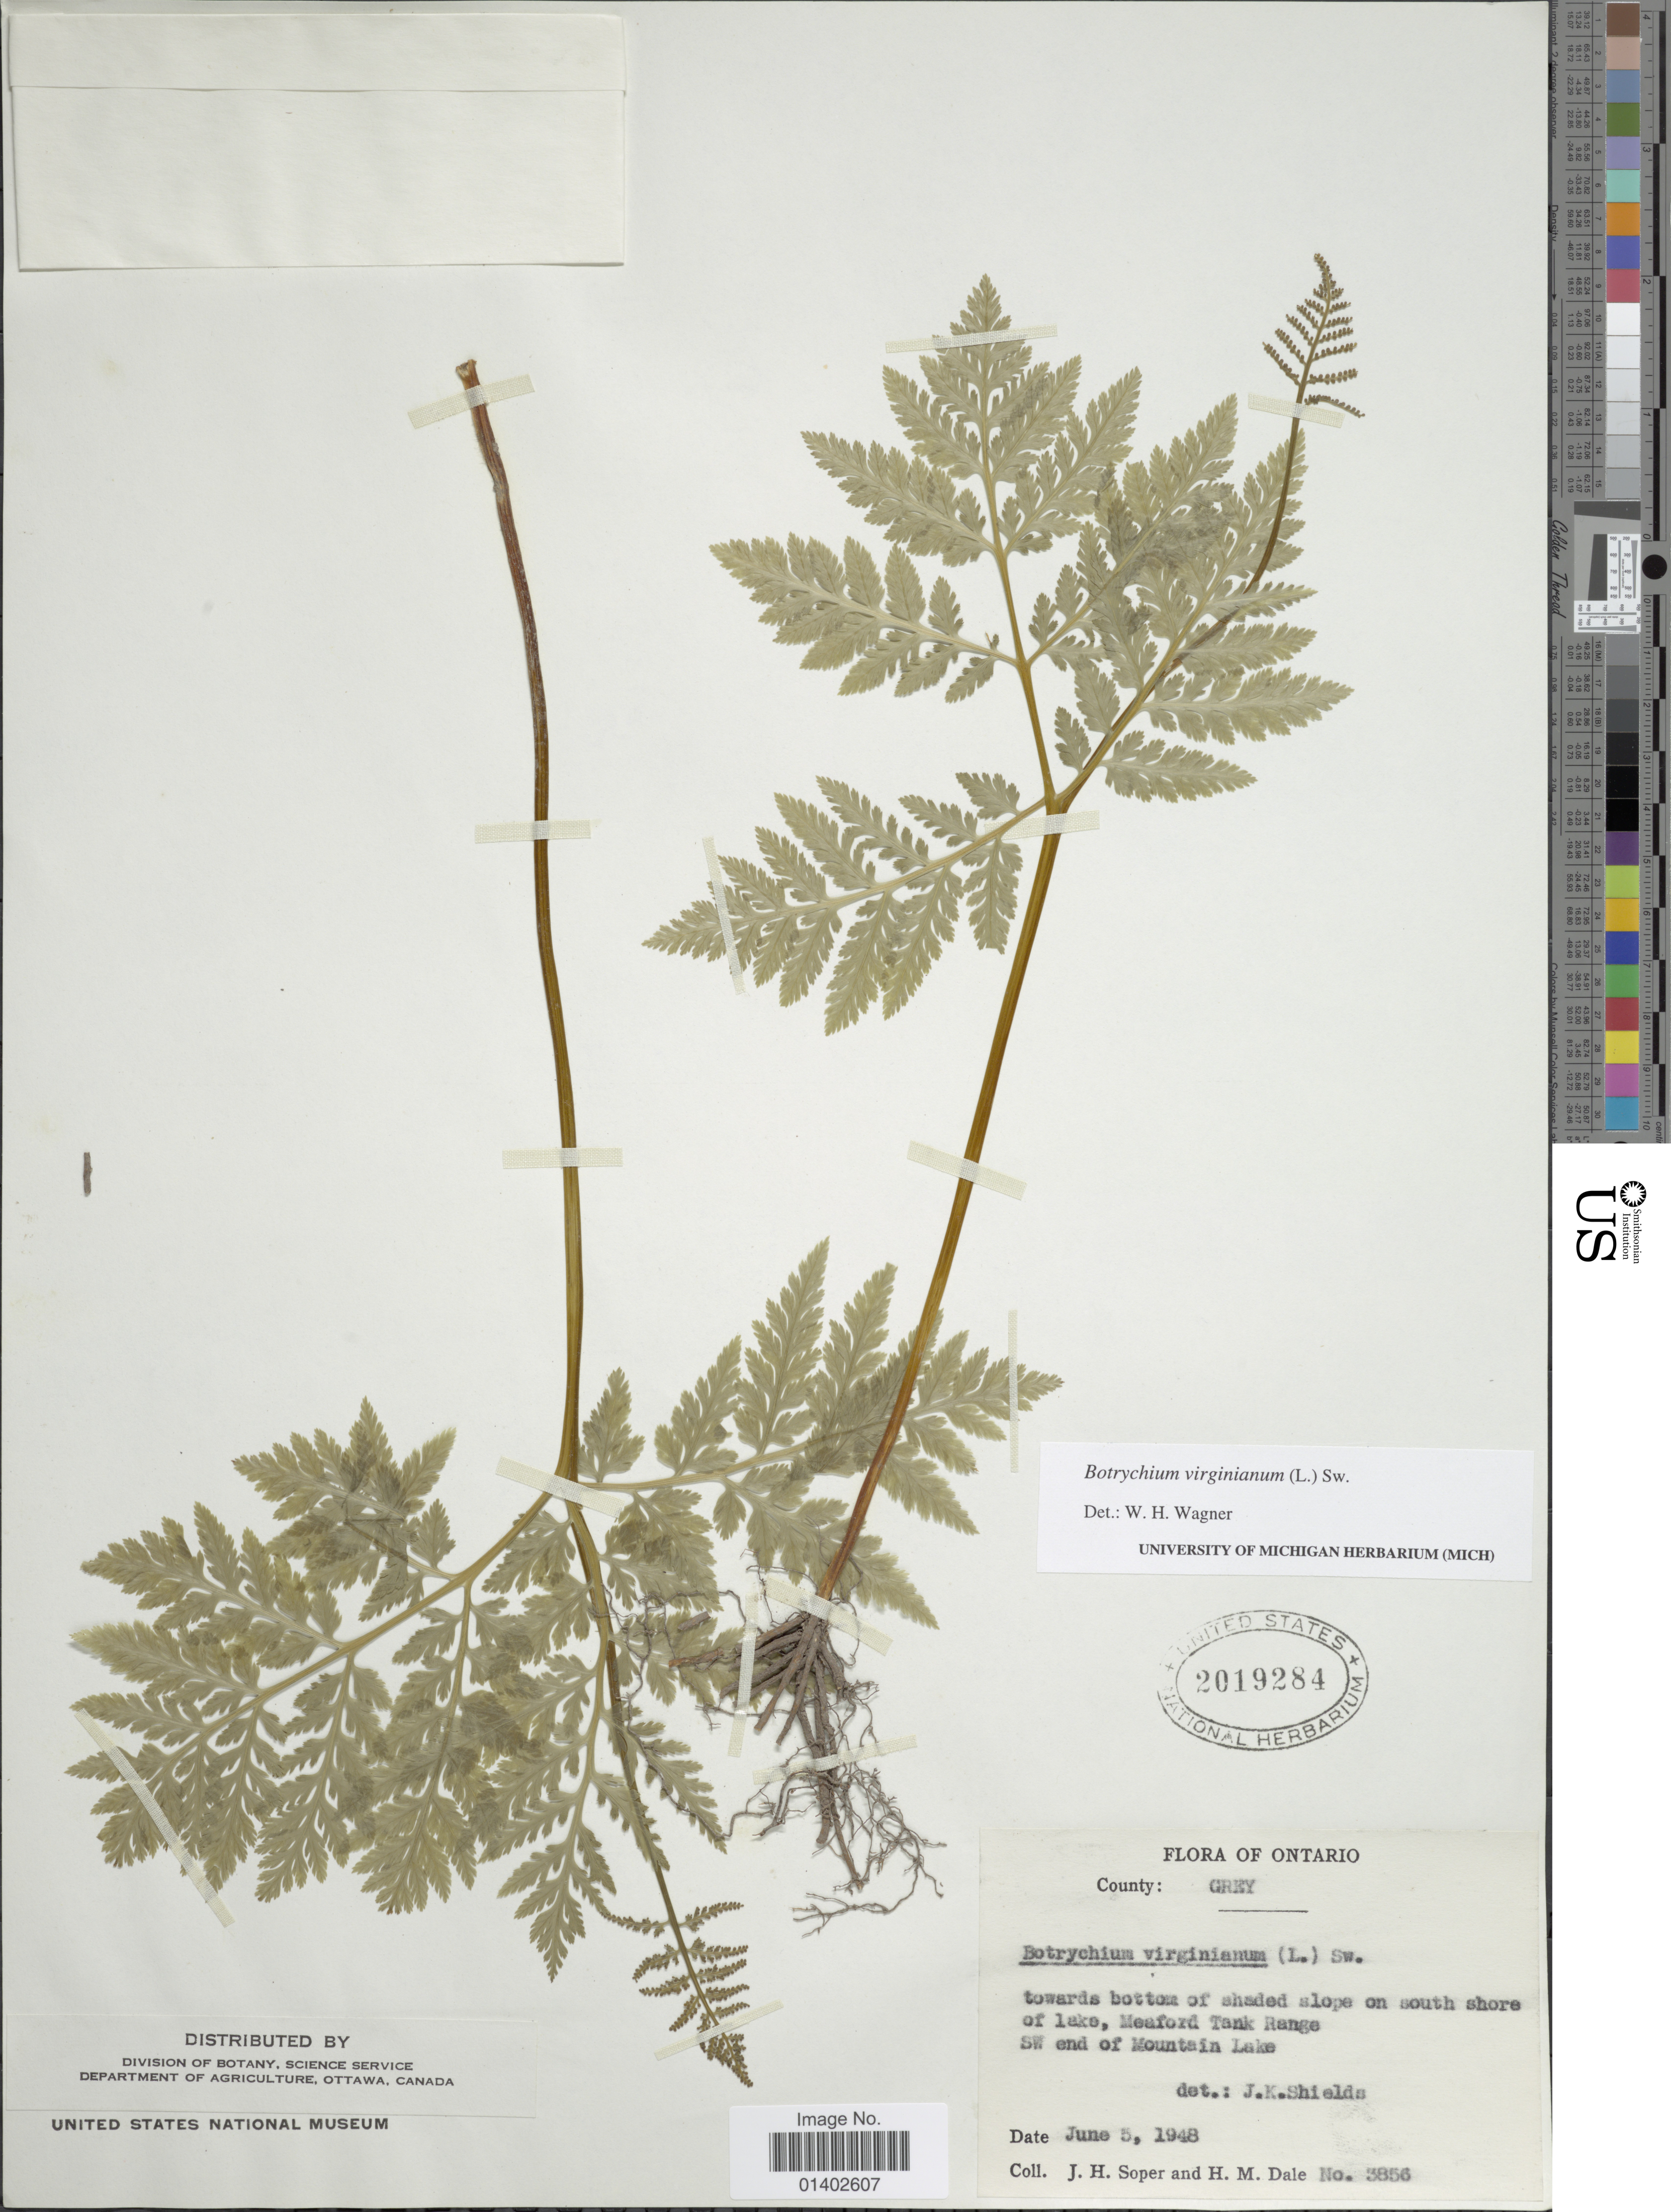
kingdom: Plantae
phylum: Tracheophyta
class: Polypodiopsida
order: Ophioglossales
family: Ophioglossaceae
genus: Botrychium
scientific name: Botrychium virginianum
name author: (L.) Sw.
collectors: J. H. Soper & H. M. Dale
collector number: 3856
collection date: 1948-06-05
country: Canada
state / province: Ontario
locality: County: Grey,m towards bottom of shaded slope on south shore of lake, Meaford Tank Range SW end of Mountain Lake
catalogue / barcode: US 2019284